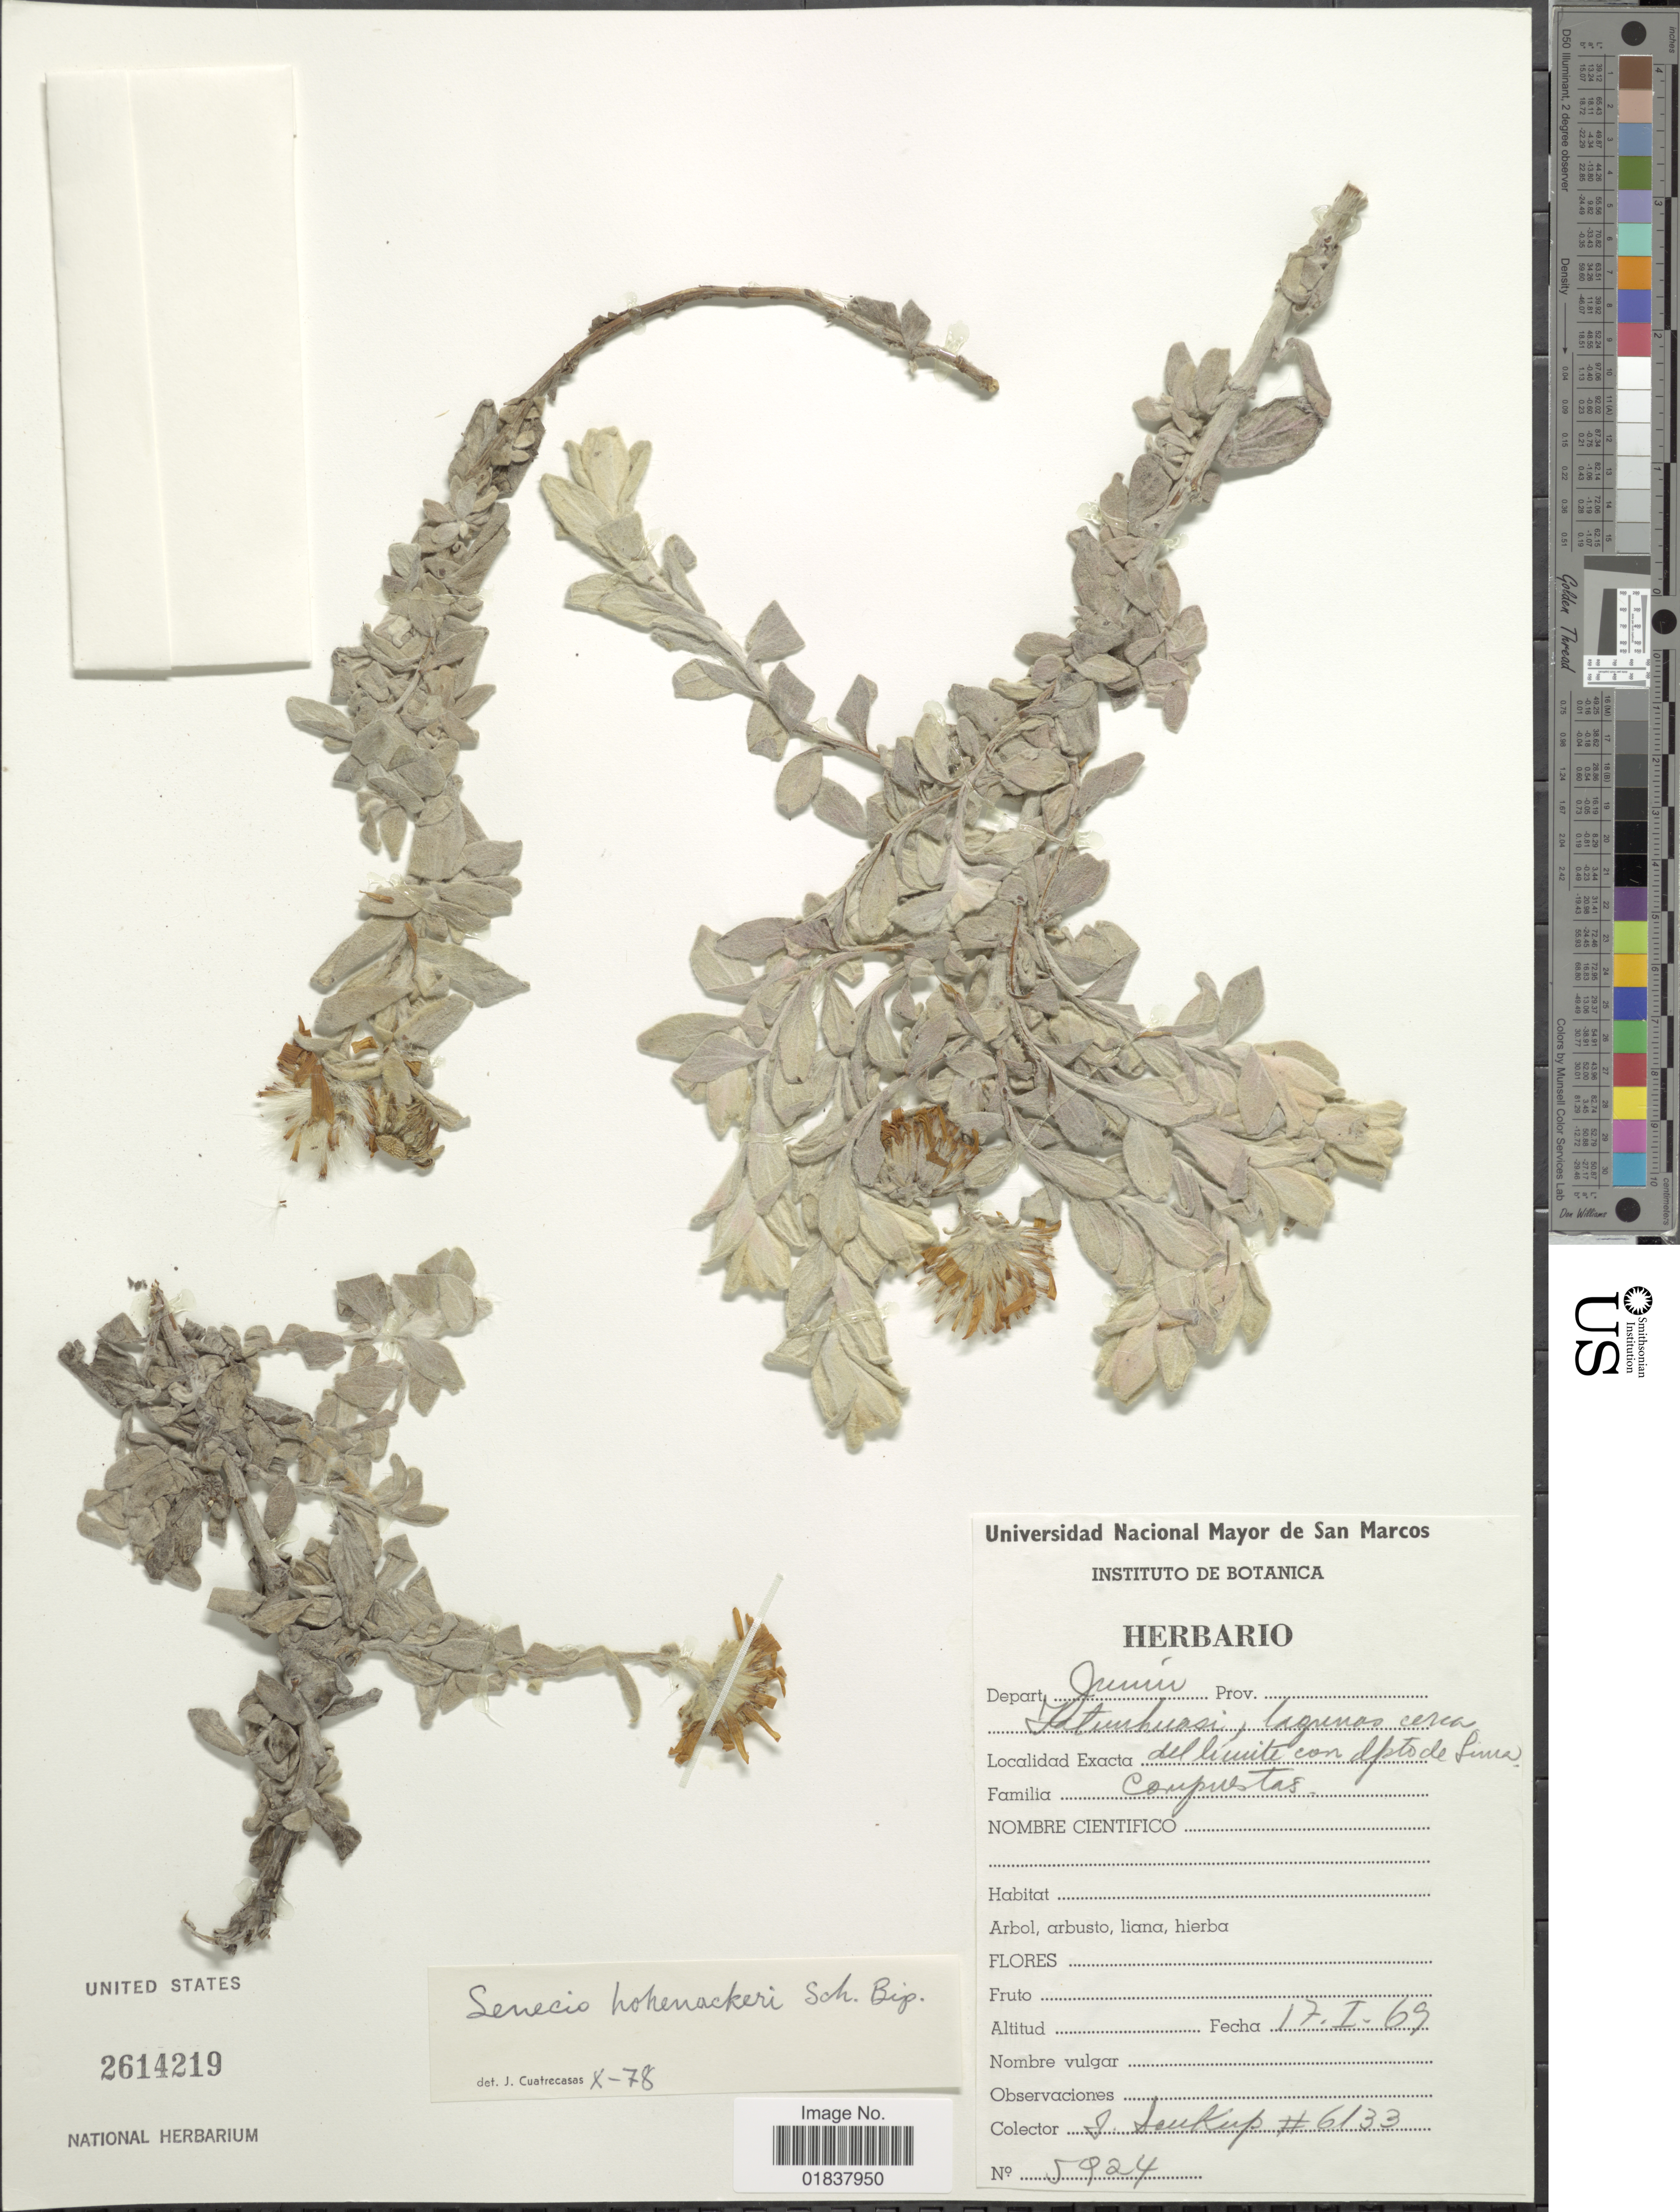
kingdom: Plantae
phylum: Tracheophyta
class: Magnoliopsida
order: Asterales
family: Asteraceae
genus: Senecio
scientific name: Senecio hohenackeri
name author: Sch. Bip.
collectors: J. Soukup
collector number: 6133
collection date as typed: Transcribed d/m/y: 17/1/69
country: Peru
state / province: Junín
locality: Jatunhuasi, lagunas cerca del límite con dpto. de Lima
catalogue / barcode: US 2614219